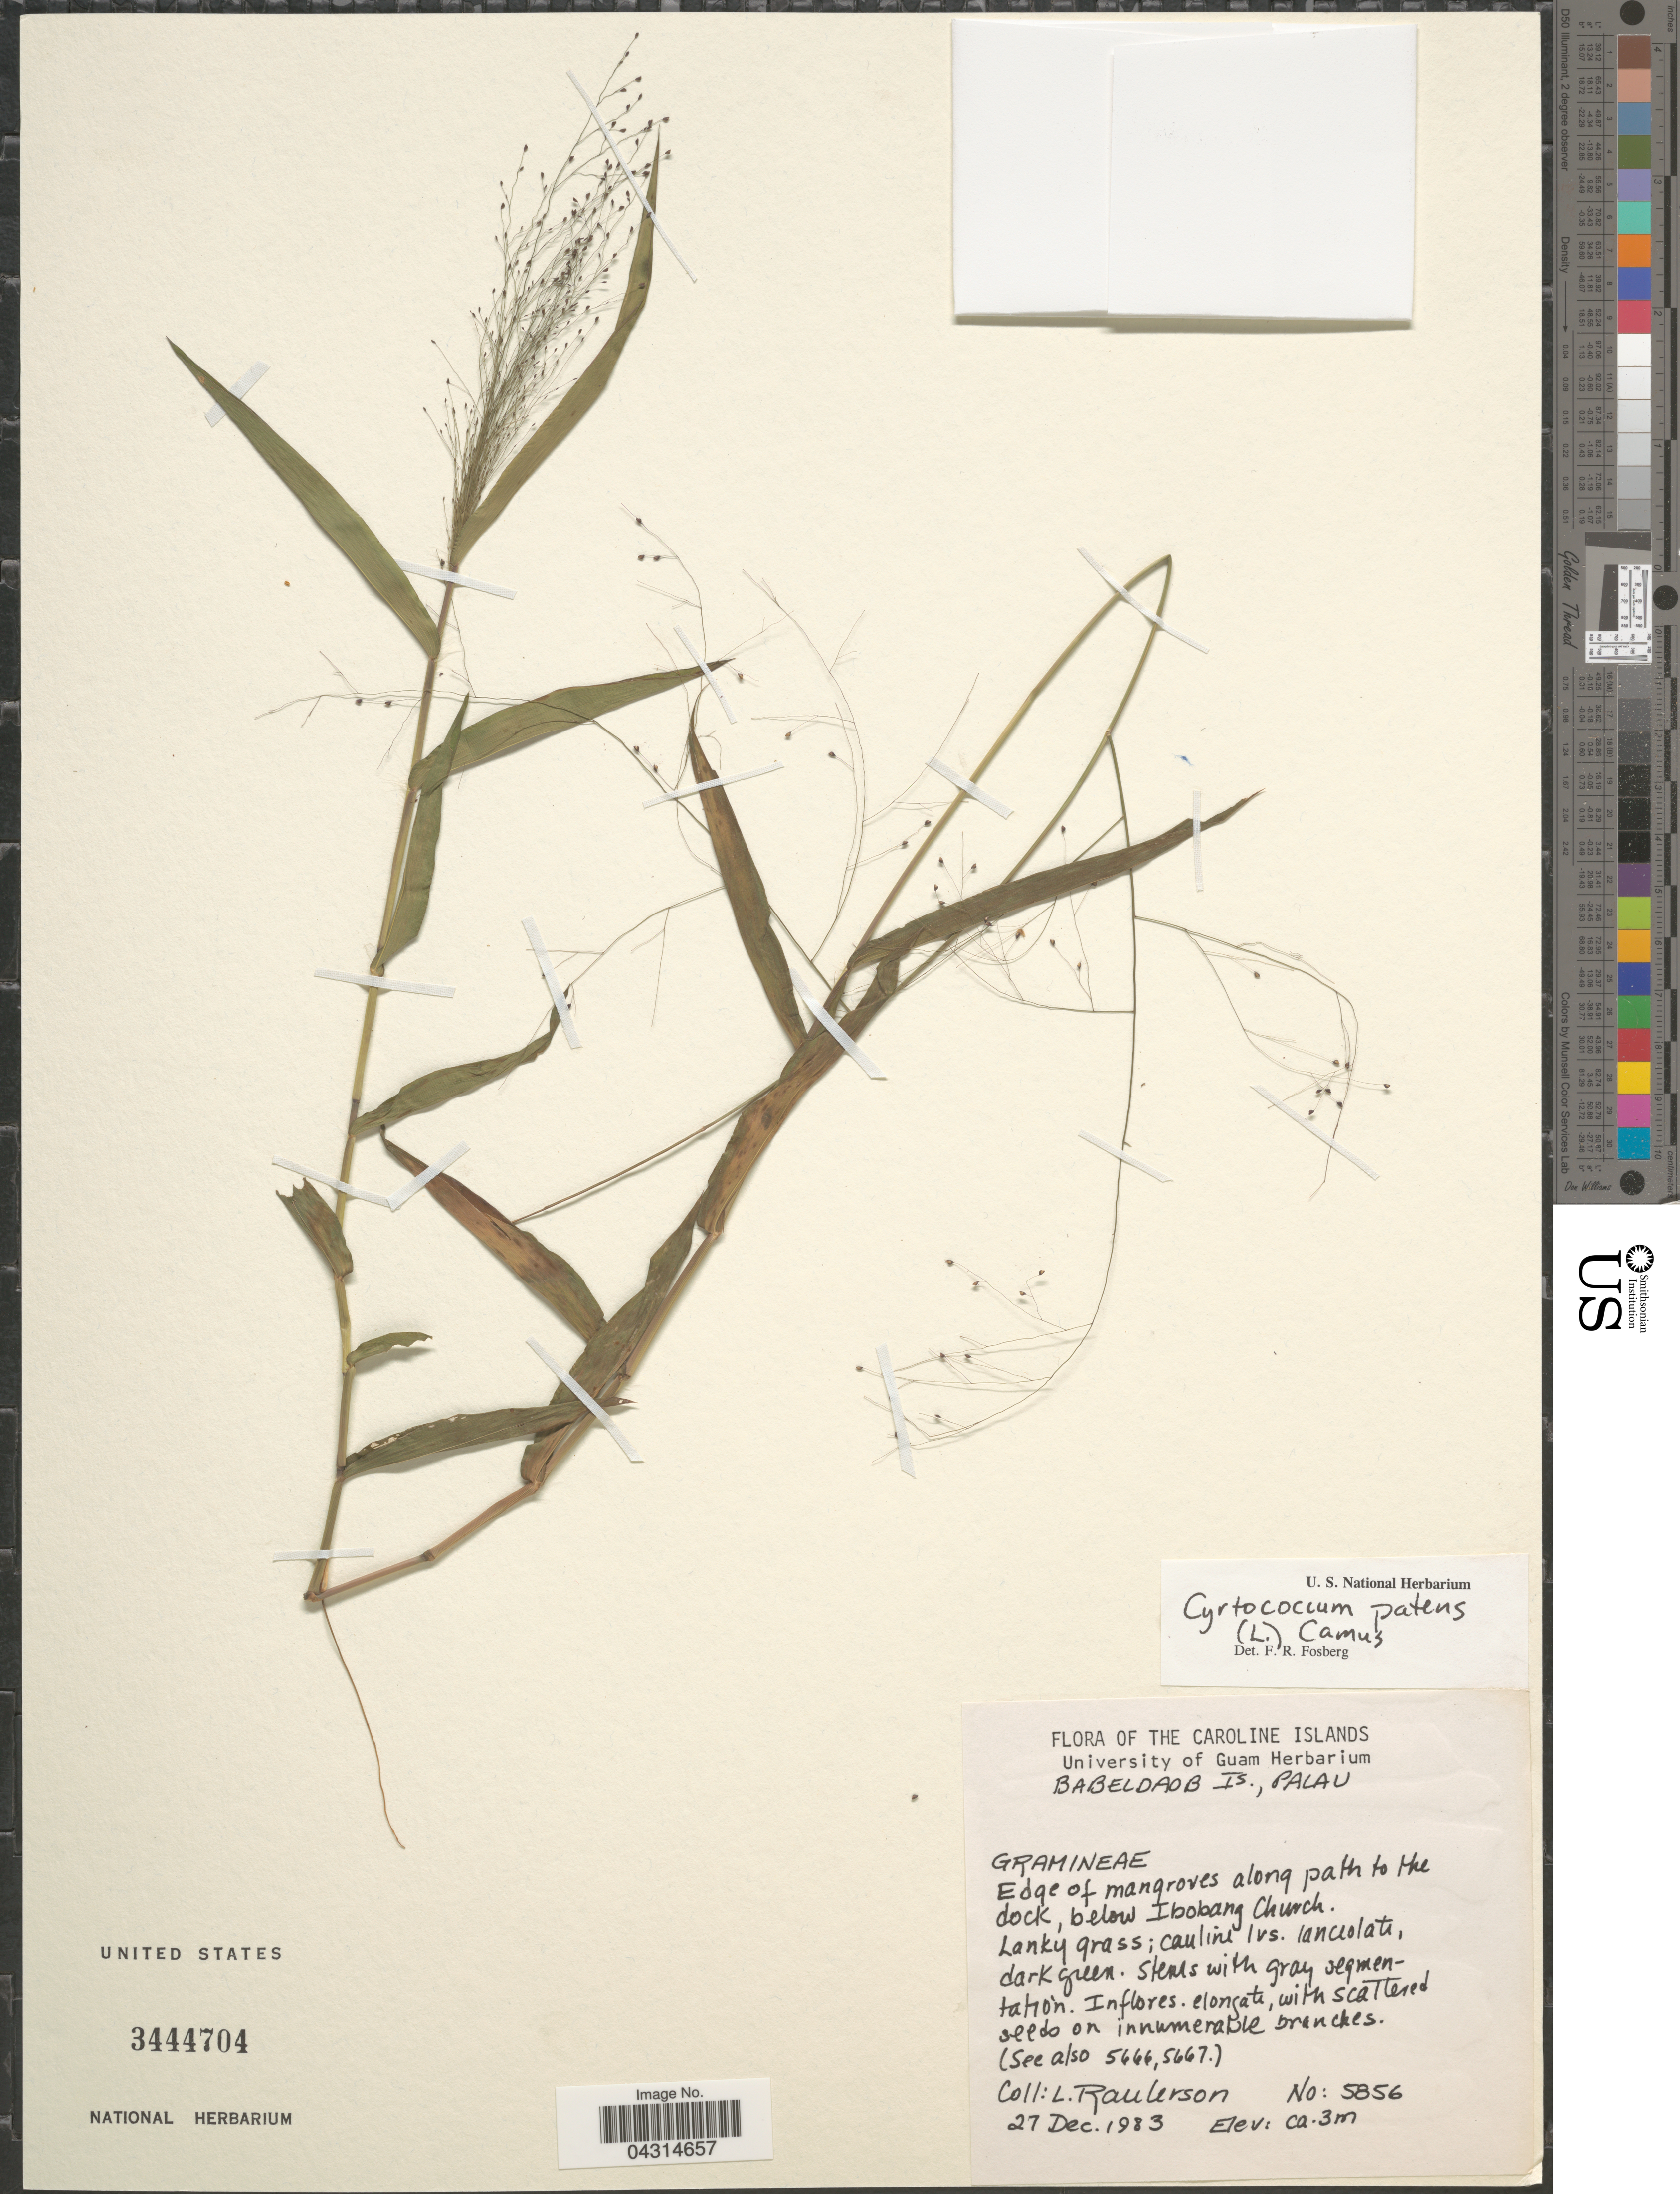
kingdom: Plantae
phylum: Tracheophyta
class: Liliopsida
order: Poales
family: Poaceae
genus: Cyrtococcum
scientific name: Cyrtococcum patens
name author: (L.) A. Camus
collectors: L. Raulerson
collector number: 5856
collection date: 1983-12-27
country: Palau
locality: The Caroline Islands. Babeldaob Is., Palau. Edge of mangroves along path to the dock, below Ibobang Church.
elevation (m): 3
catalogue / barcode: US 3444704